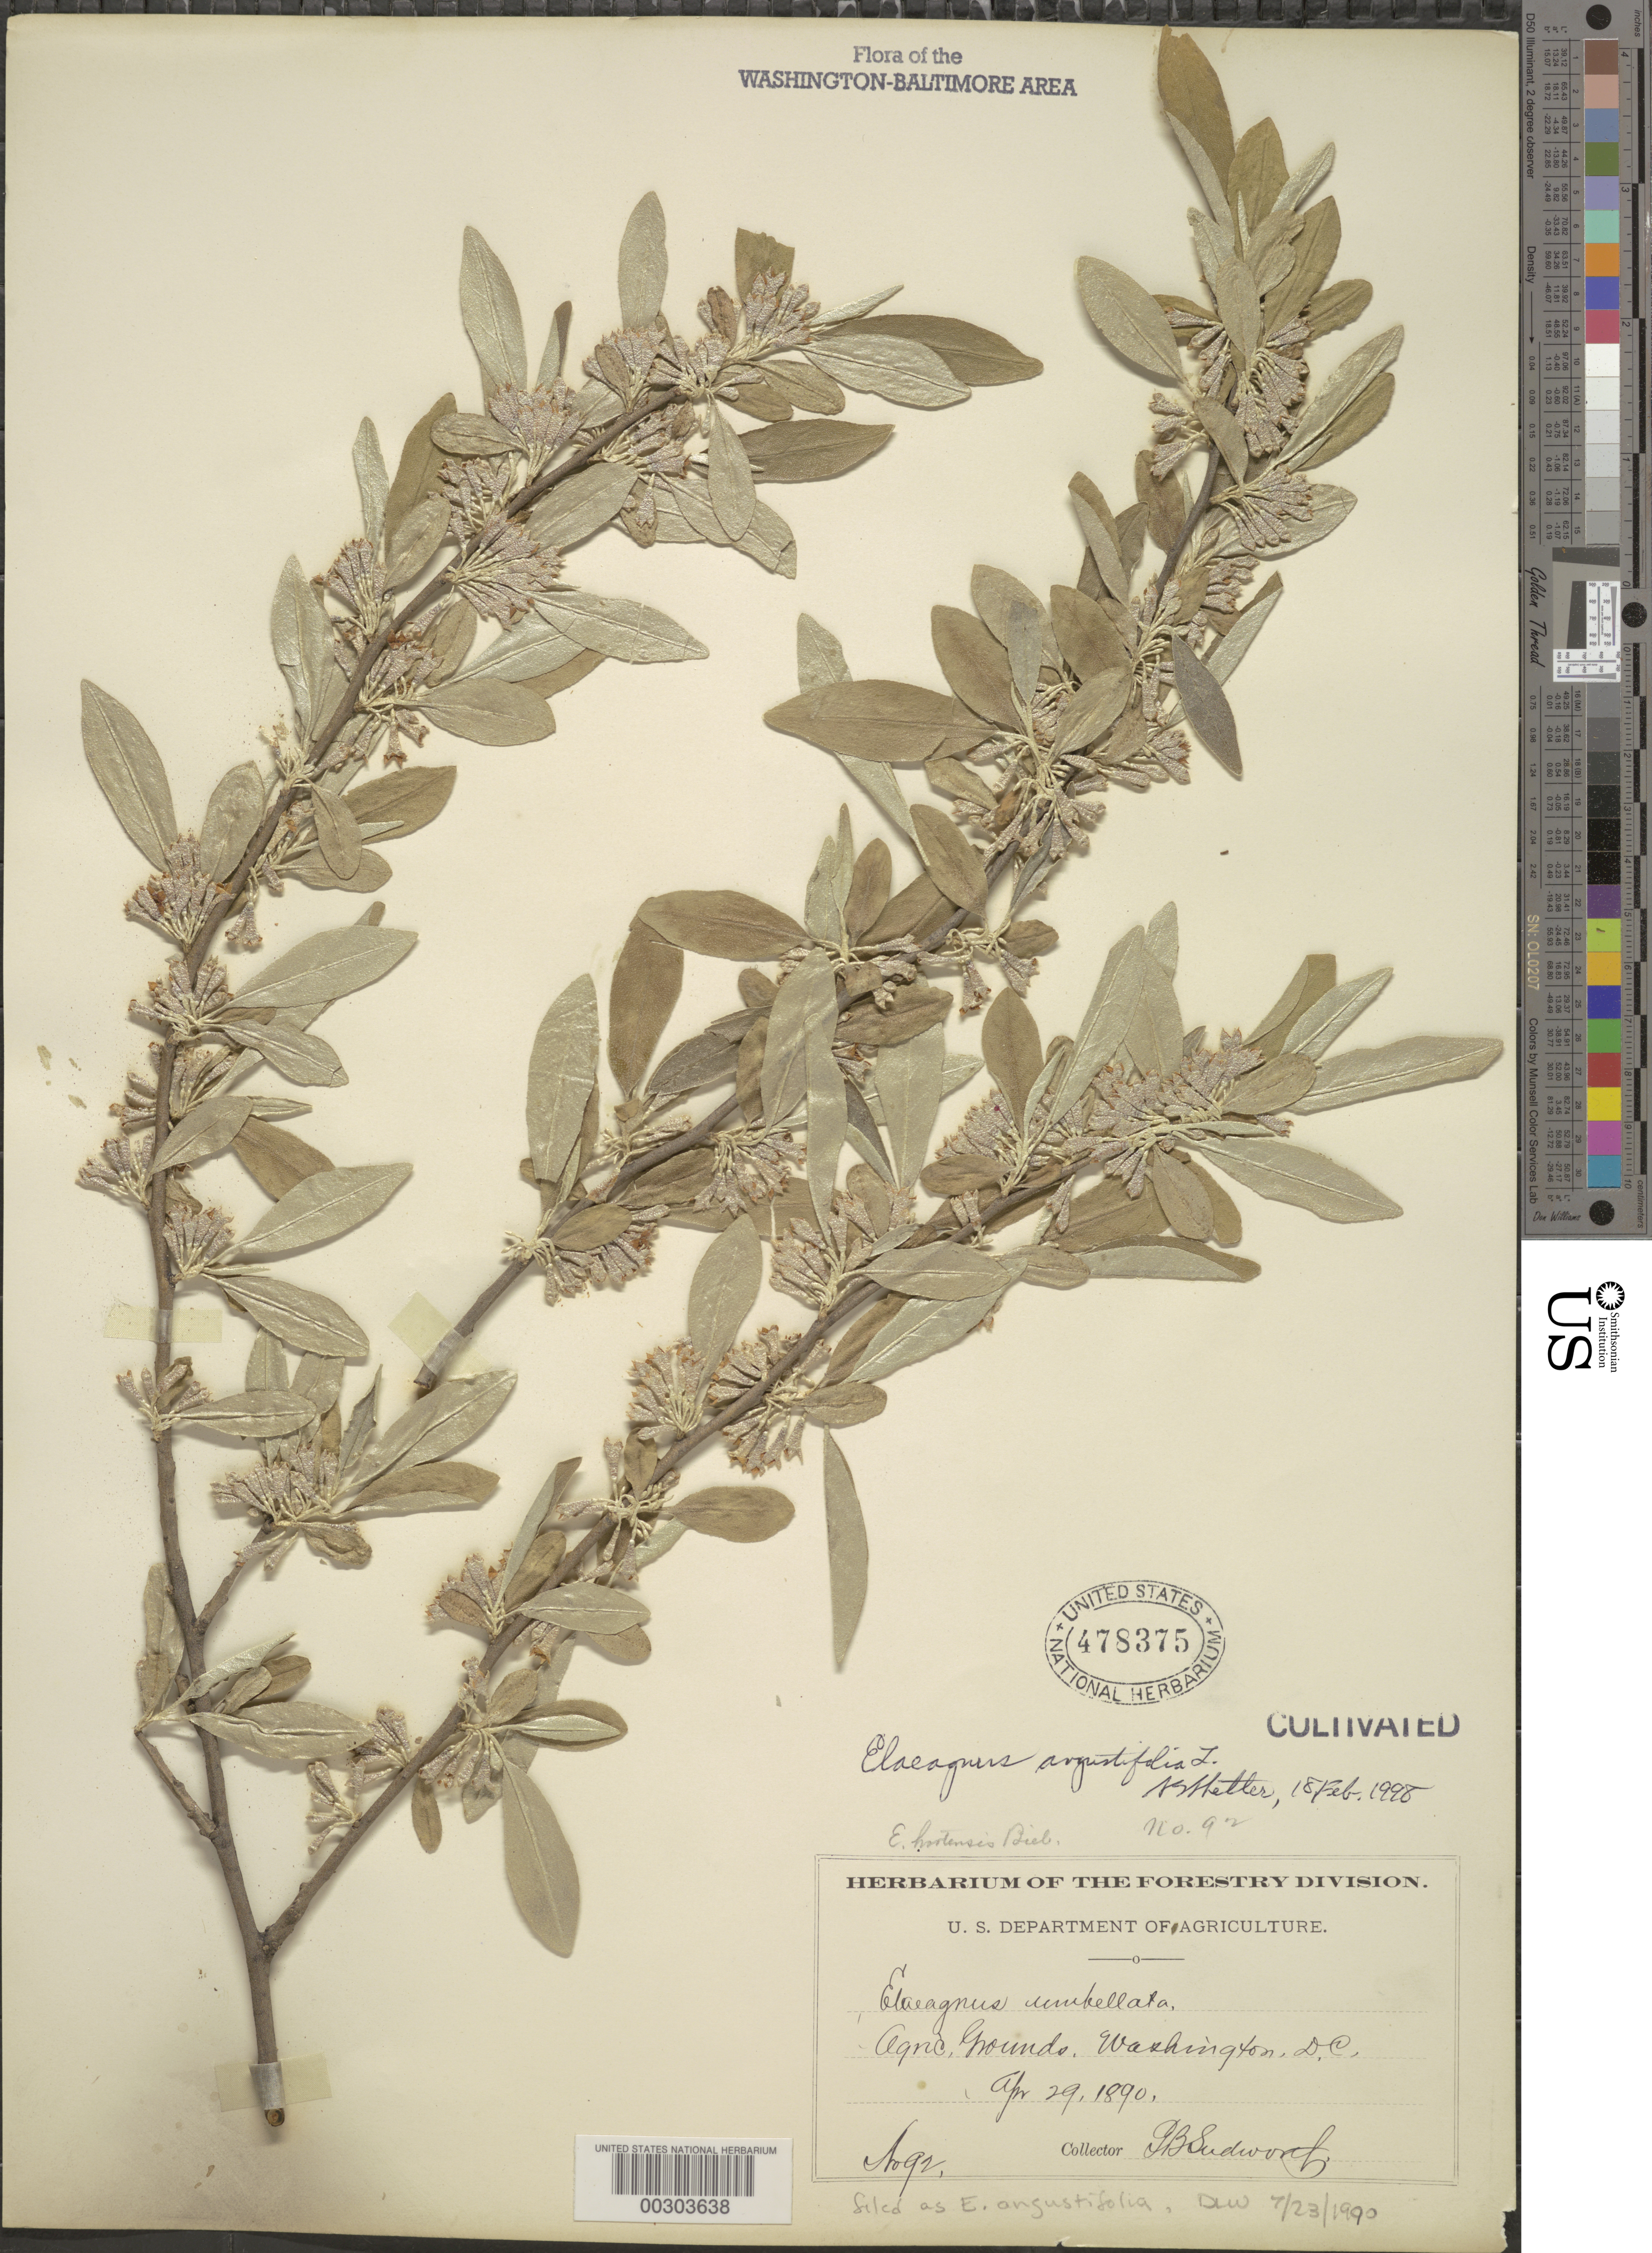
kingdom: Plantae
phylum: Tracheophyta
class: Magnoliopsida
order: Rosales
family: Elaeagnaceae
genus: Elaeagnus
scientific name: Elaeagnus angustifolia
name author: L.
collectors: G. B. Sudworth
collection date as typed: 29 Apr 1890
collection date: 1890-04-29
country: United States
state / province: District of Columbia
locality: Department of Agriculture Grounds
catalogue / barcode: US 478375